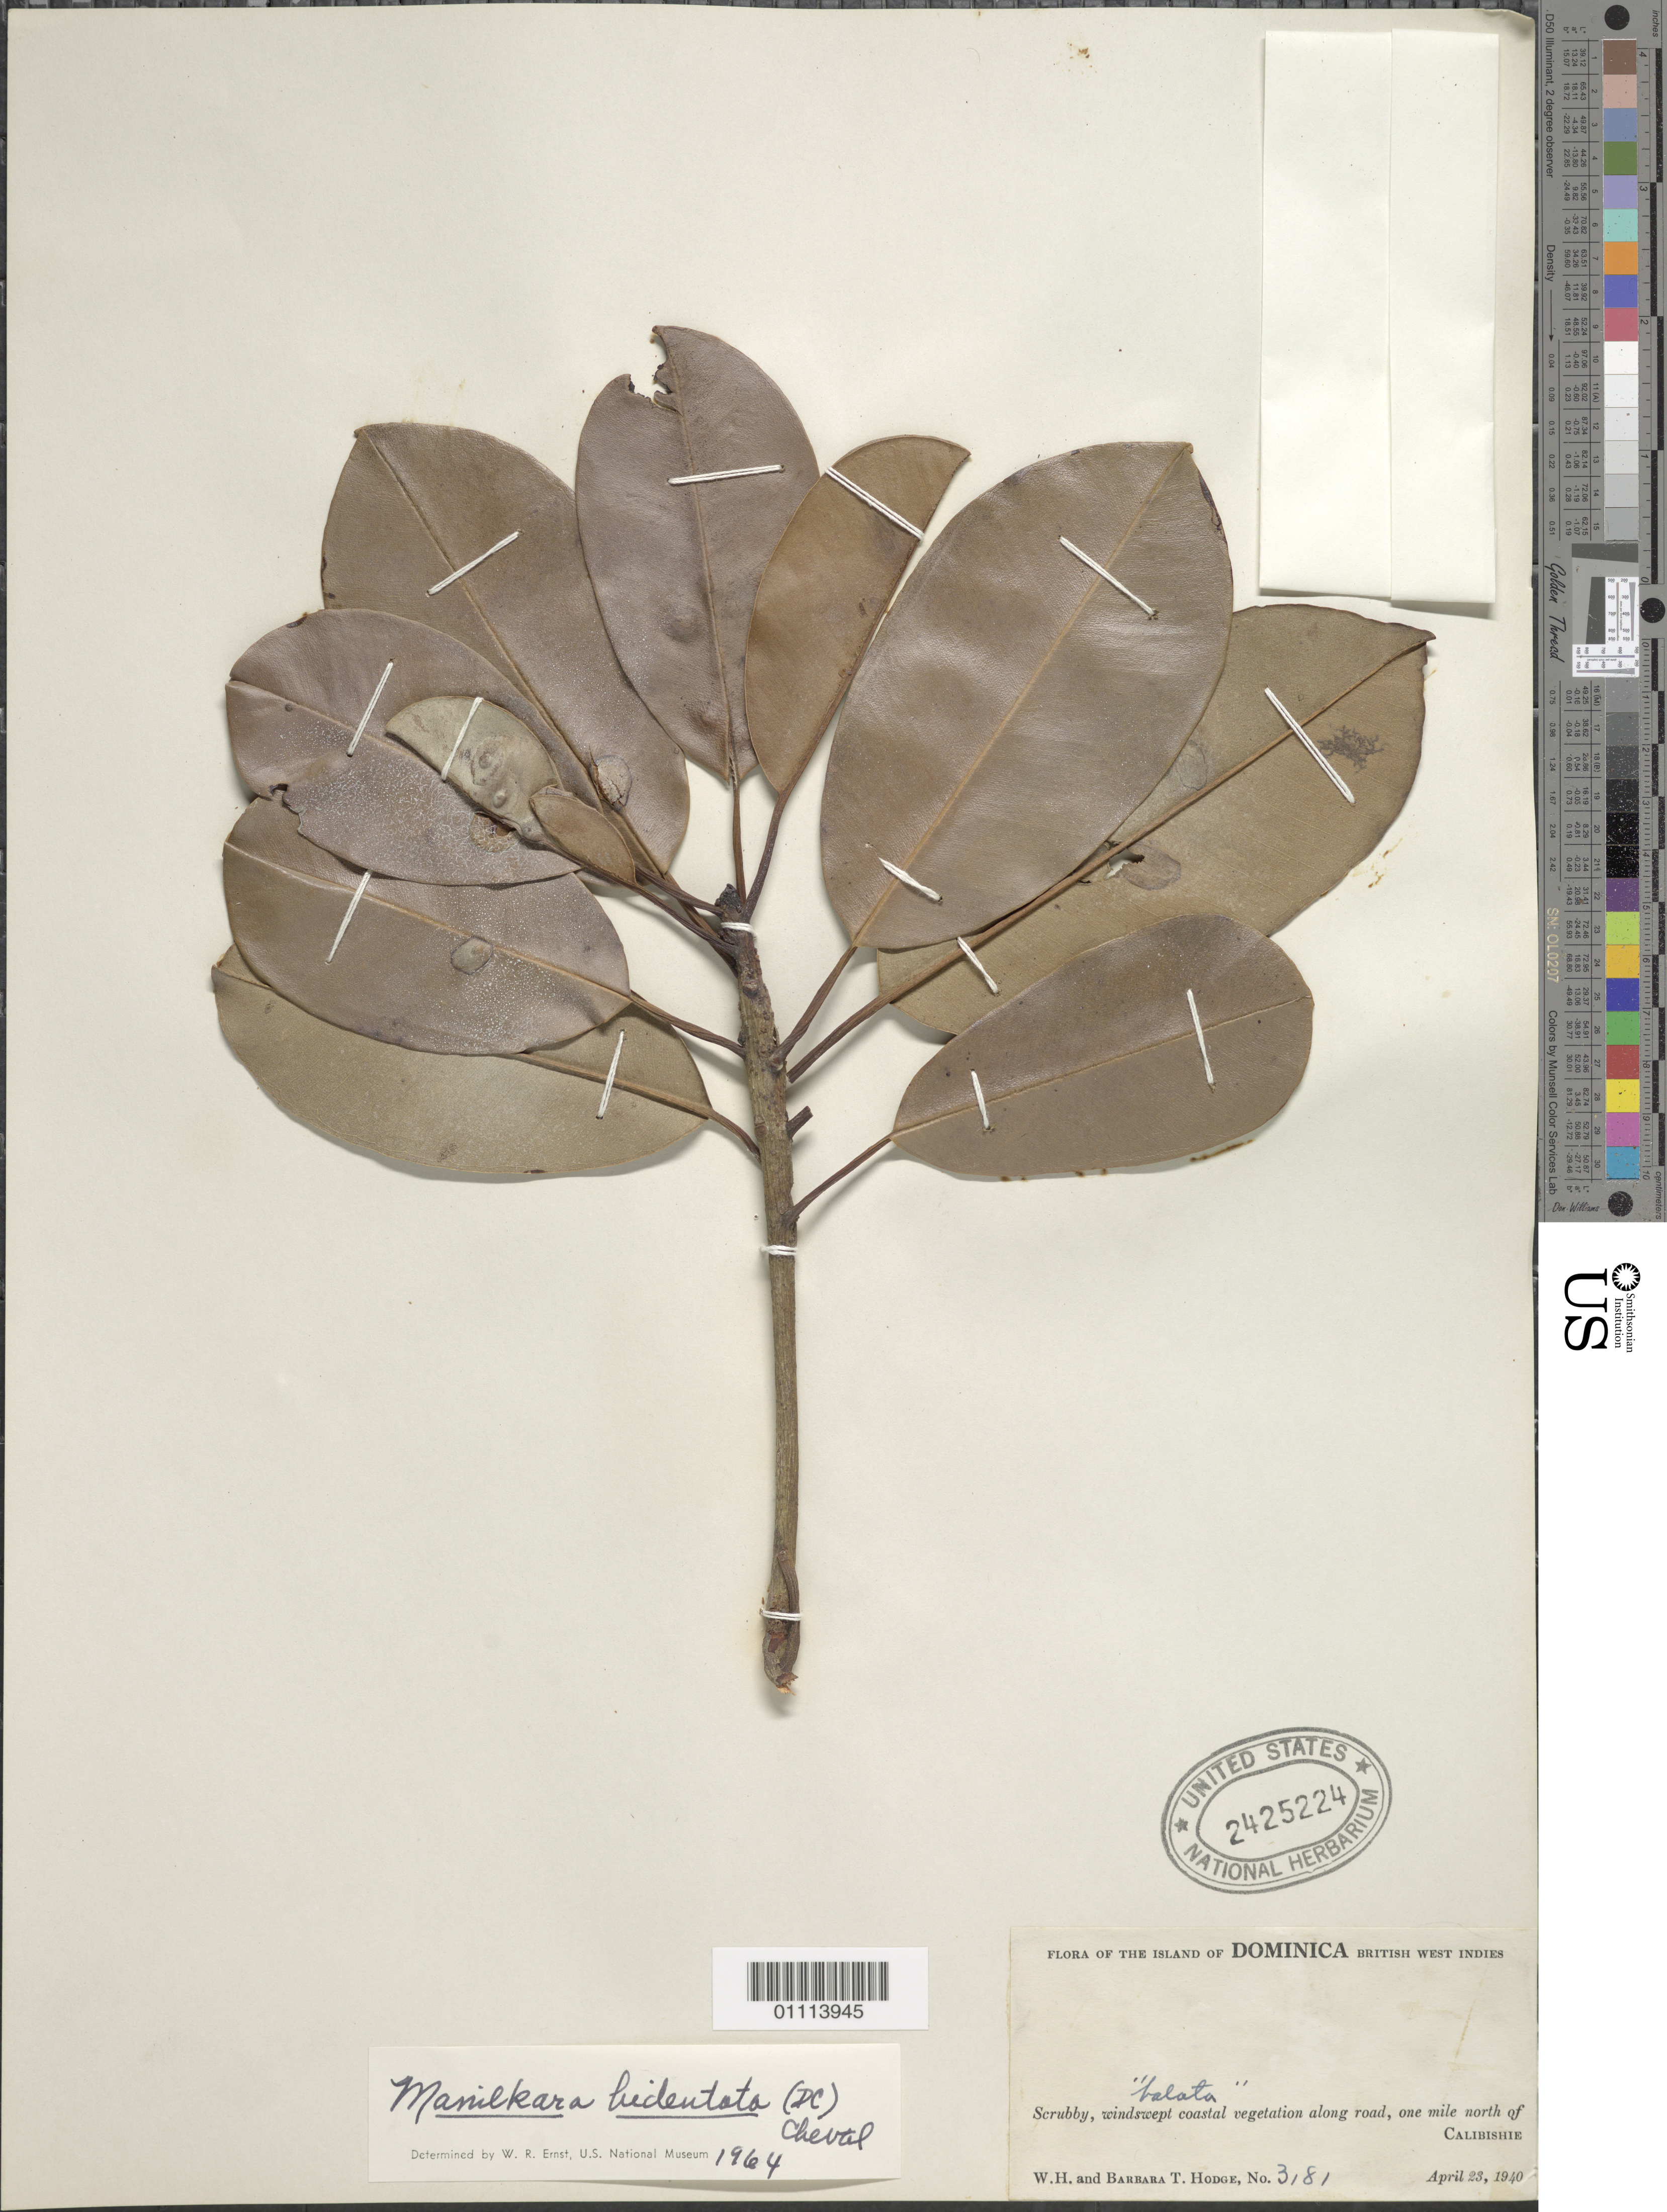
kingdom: Plantae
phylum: Tracheophyta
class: Magnoliopsida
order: Ericales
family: Sapotaceae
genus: Manilkara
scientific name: Manilkara bidentata subsp. bidentata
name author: (A. DC.) A. Chev.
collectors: W. Hodge & B. Hodge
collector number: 3181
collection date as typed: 23 Apr 1940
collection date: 1940-04-23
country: Dominica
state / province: St. Andrew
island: Dominica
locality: Scrubby, windswept coastal region along road, one mile N of Calibishie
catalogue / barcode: US 2425224